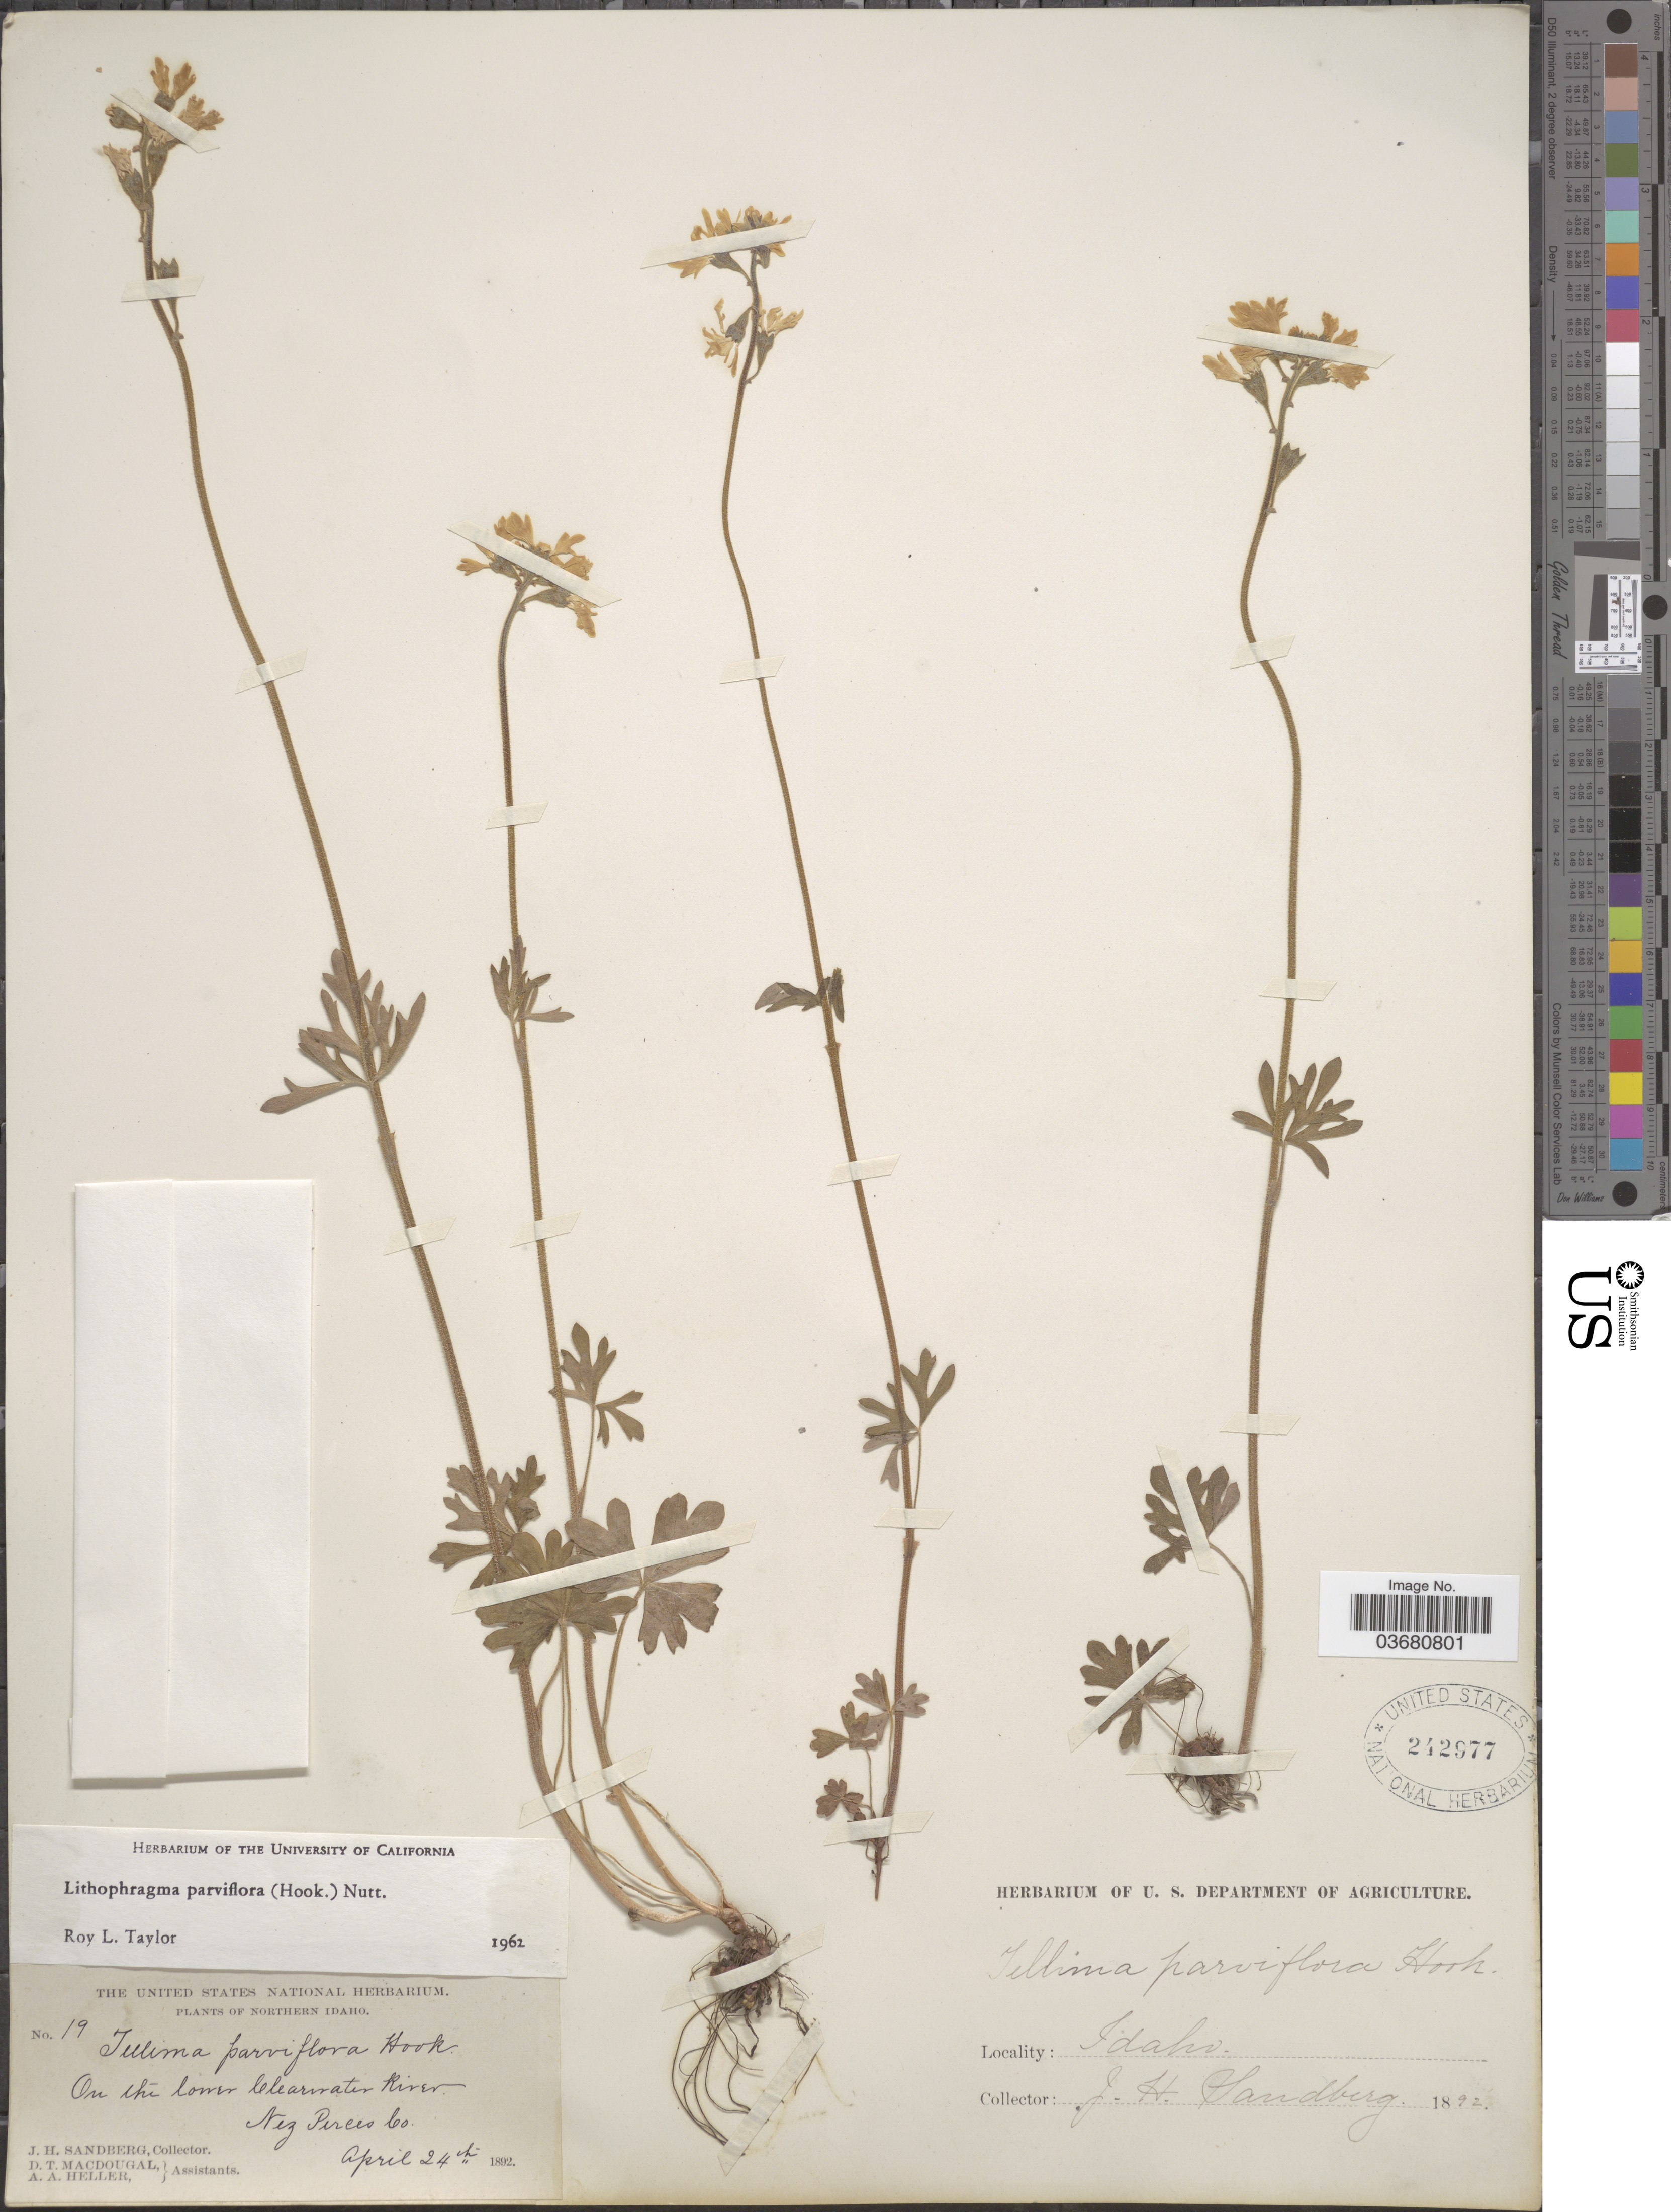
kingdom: Plantae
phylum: Tracheophyta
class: Magnoliopsida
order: Saxifragales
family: Saxifragaceae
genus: Lithophragma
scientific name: Lithophragma parviflorum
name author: (Hook.) Nutt.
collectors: J. H. Sandberg, D. T. MacDougal & A. A. Heller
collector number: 19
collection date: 1892-04-24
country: United States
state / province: Idaho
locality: Northern Idaho. On the lower Clearwater River. Nez Perces Co.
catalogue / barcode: US 242977